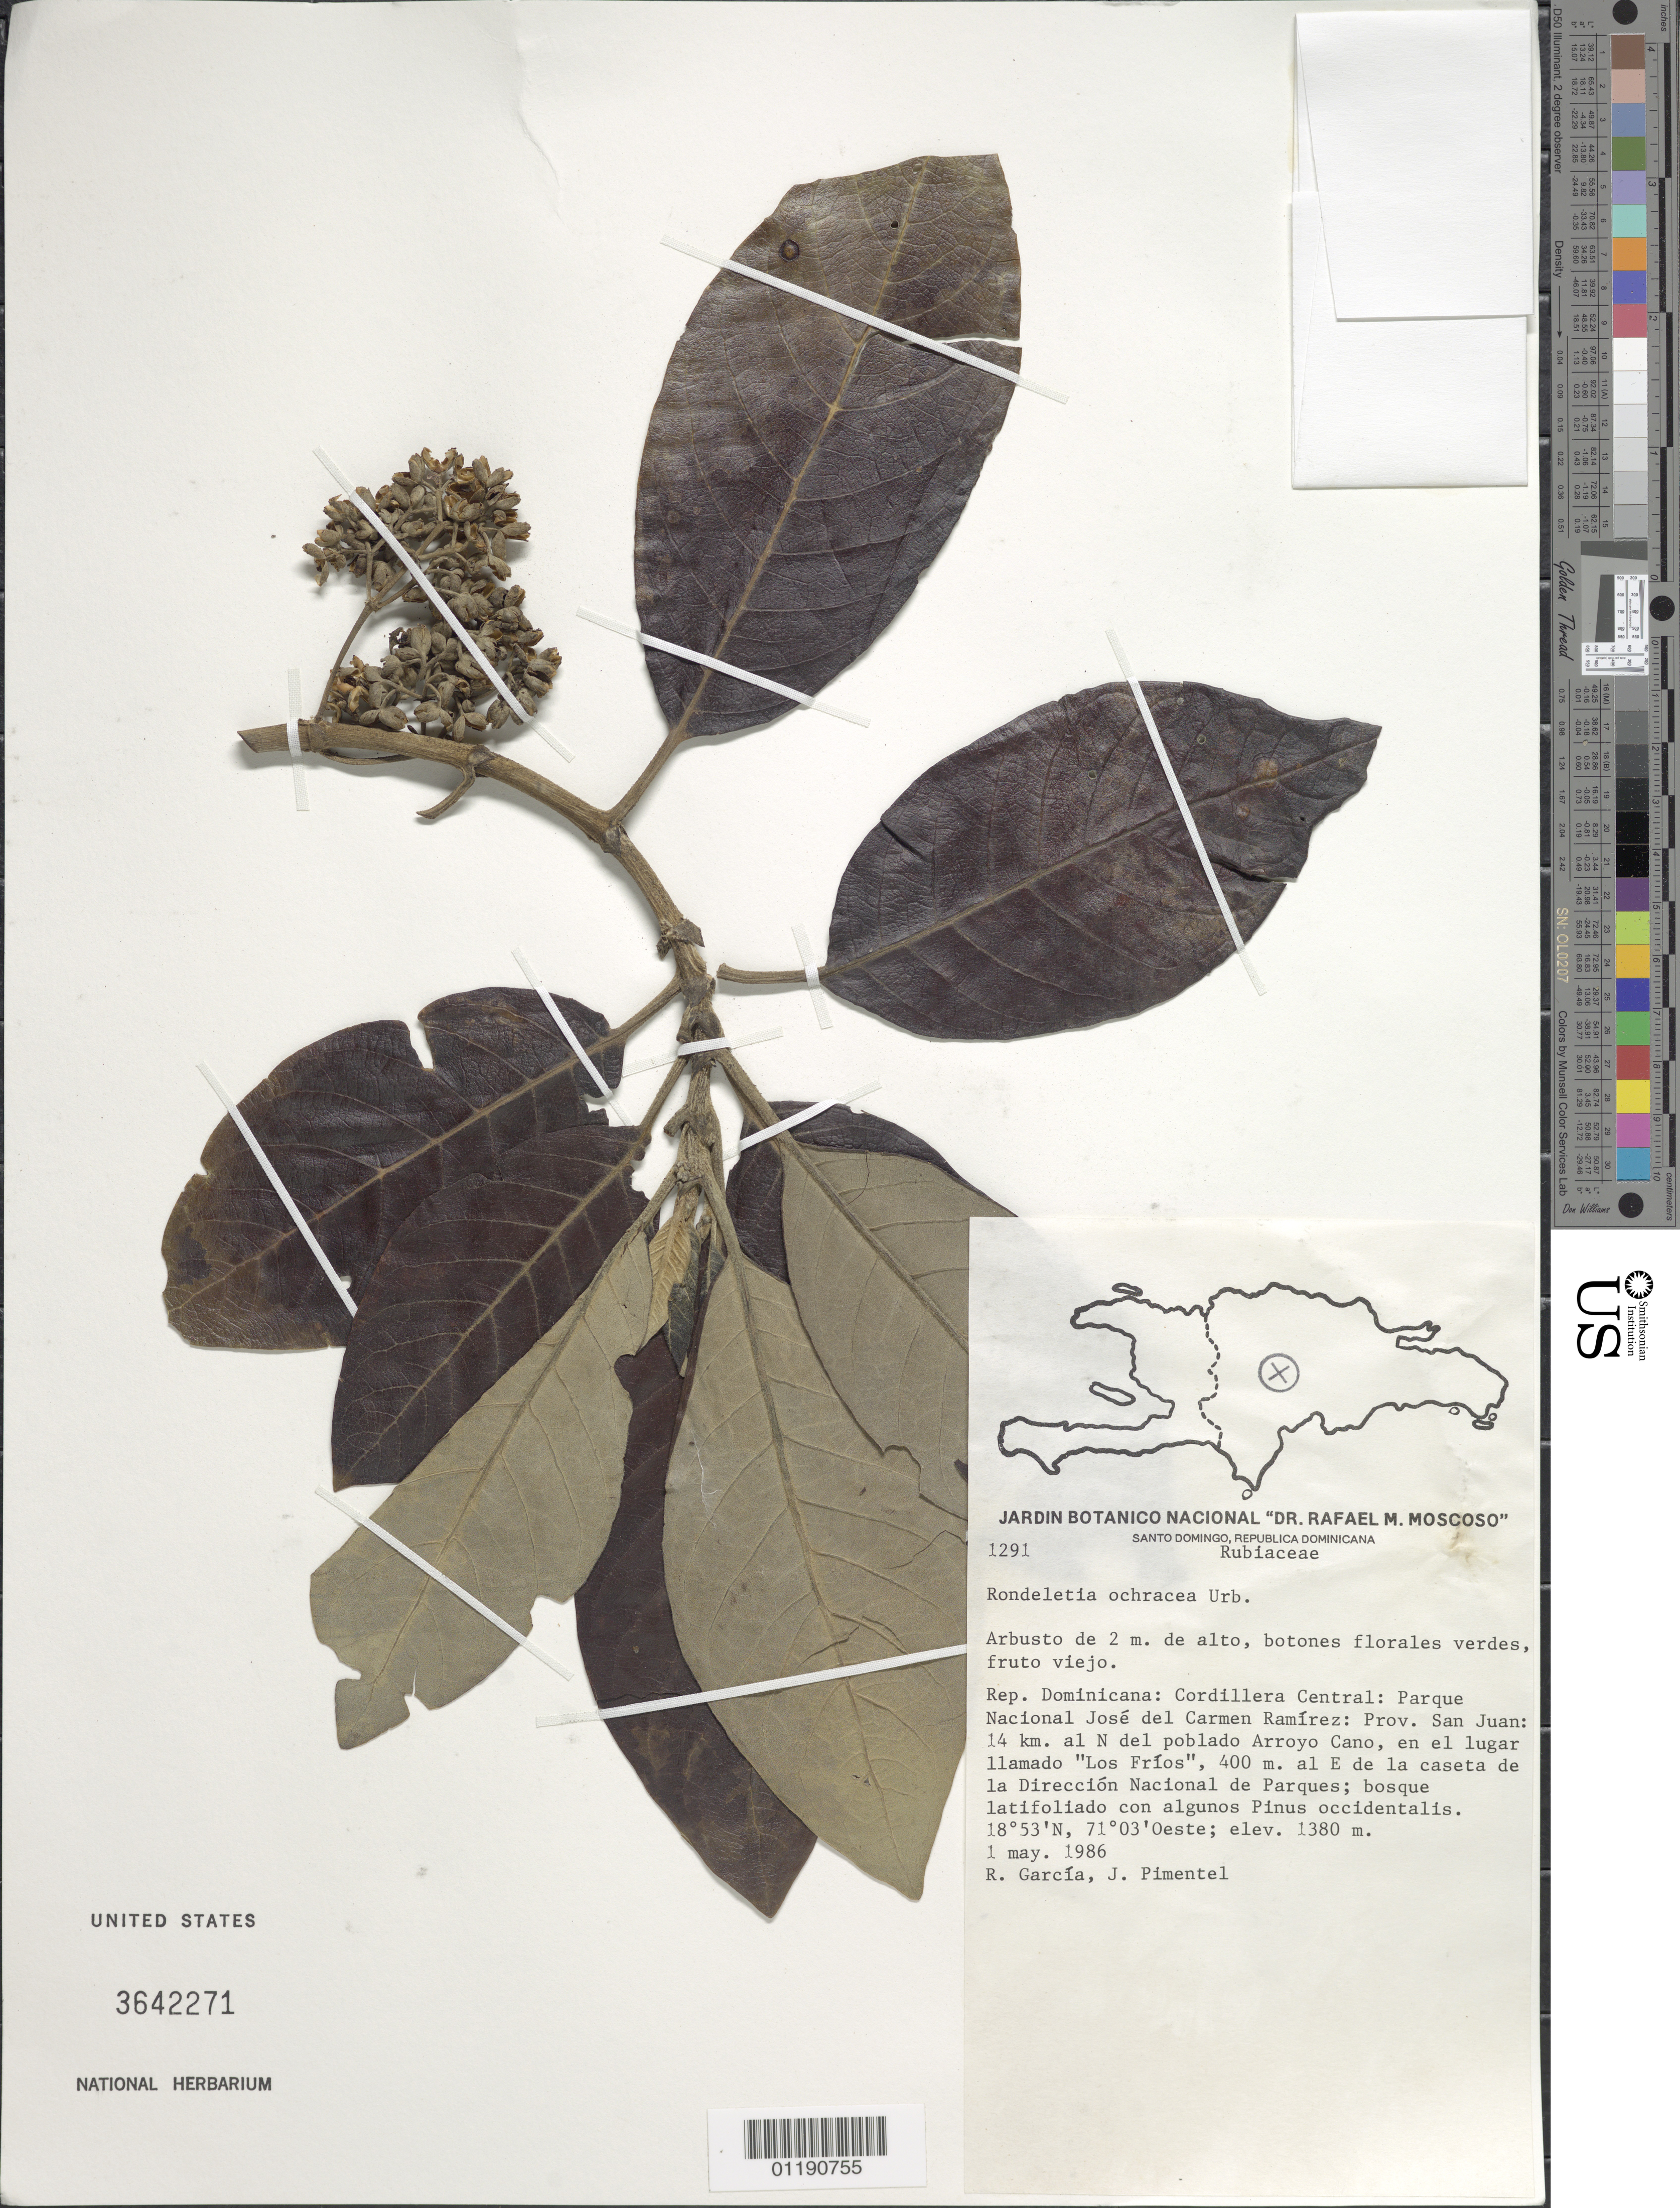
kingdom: Plantae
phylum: Tracheophyta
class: Magnoliopsida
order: Gentianales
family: Rubiaceae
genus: Rondeletia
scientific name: Rondeletia ochracea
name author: Urb.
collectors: R. García & J. Pimentel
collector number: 1291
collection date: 1986-05-01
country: Dominican Republic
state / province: San Juan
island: Hispaniola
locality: Cordillera Central. Parque Nacional José del Carmen Ramírez. 14 km. N of the town Arroyo Cano, in the place "Los Fríos", 400 m E of the stand of the Dirección Nacional de Parques.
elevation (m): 1380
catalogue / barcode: US 3642271